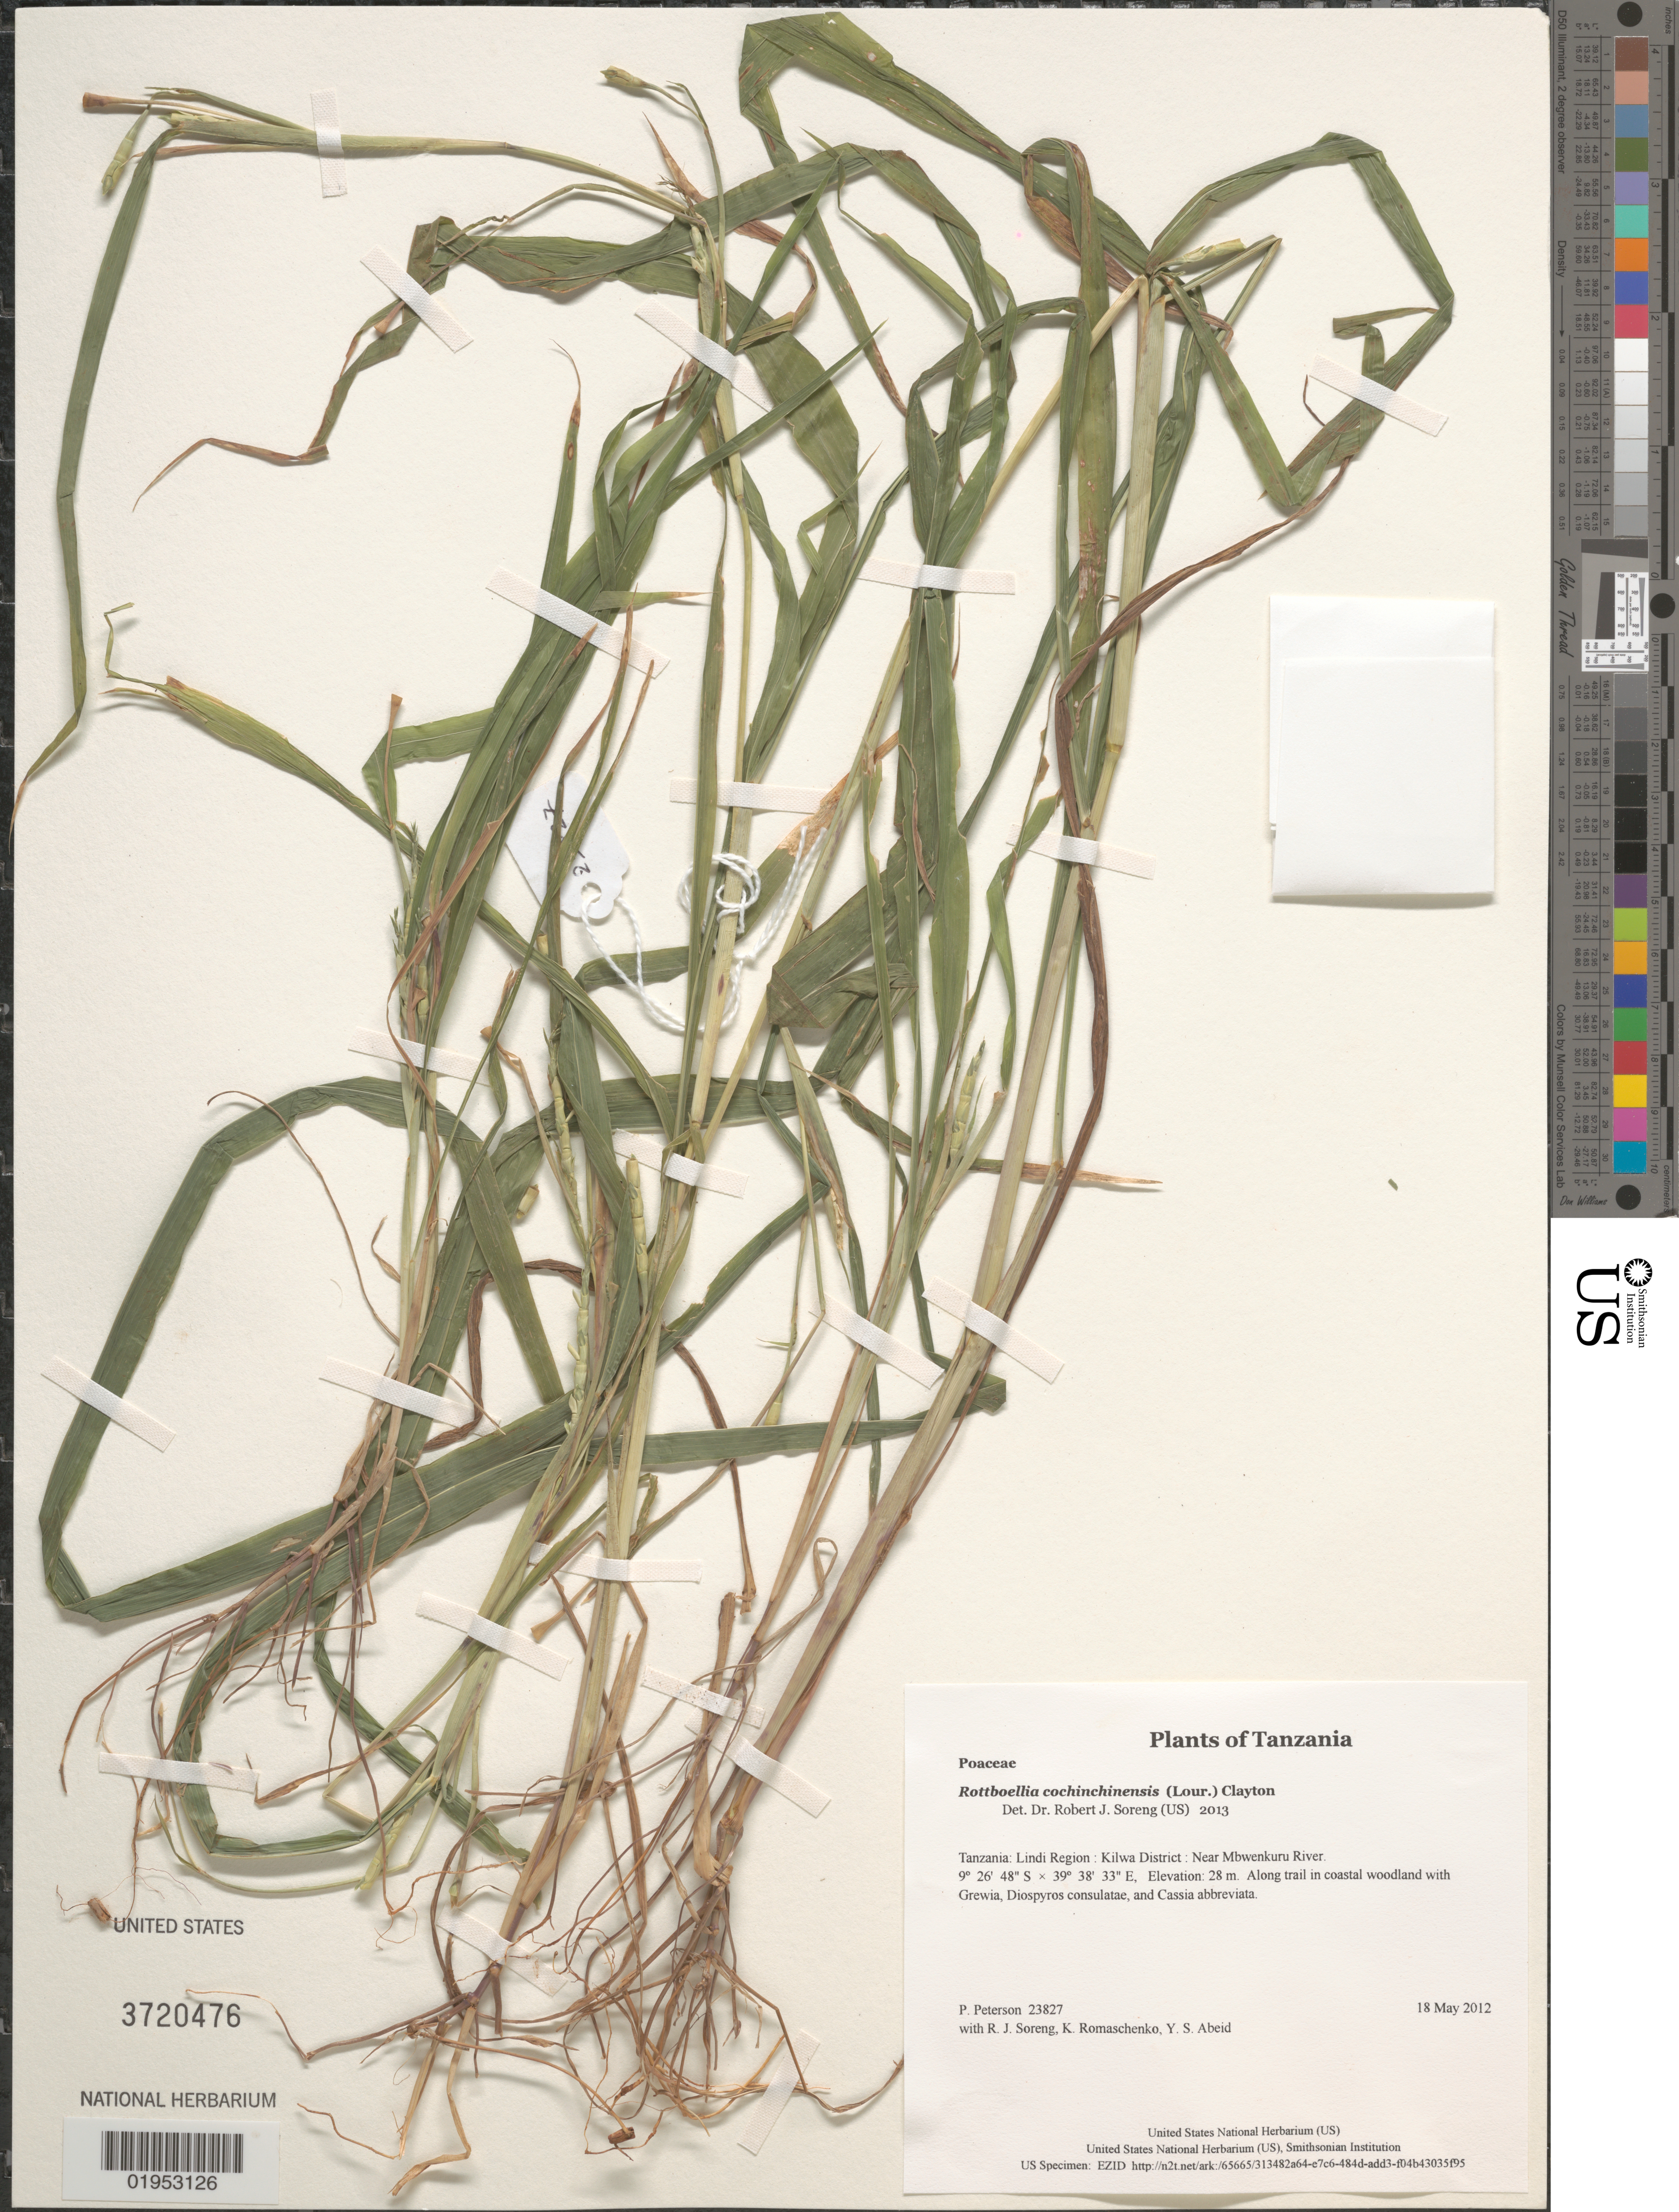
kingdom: Plantae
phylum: Tracheophyta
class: Liliopsida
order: Poales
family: Poaceae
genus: Rottboellia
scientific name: Rottboellia cochinchinensis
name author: (Lour.) Clayton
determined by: Soreng, Robert J., Research Associate (BOT), Smithsonian Institution - National Museum of Natural History (UNITED STATES)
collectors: P. M. Peterson, R. J. Soreng, K. Romaschenko & Y. Abeid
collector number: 23827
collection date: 2012-05-18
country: Tanzania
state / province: Lindi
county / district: Kilwa District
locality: Near Mbwenkuru River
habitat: Along trail in coastal woodland with Grewia, Diospyros consulatae, and Cassia abbreviata.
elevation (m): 28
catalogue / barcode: US 3720476